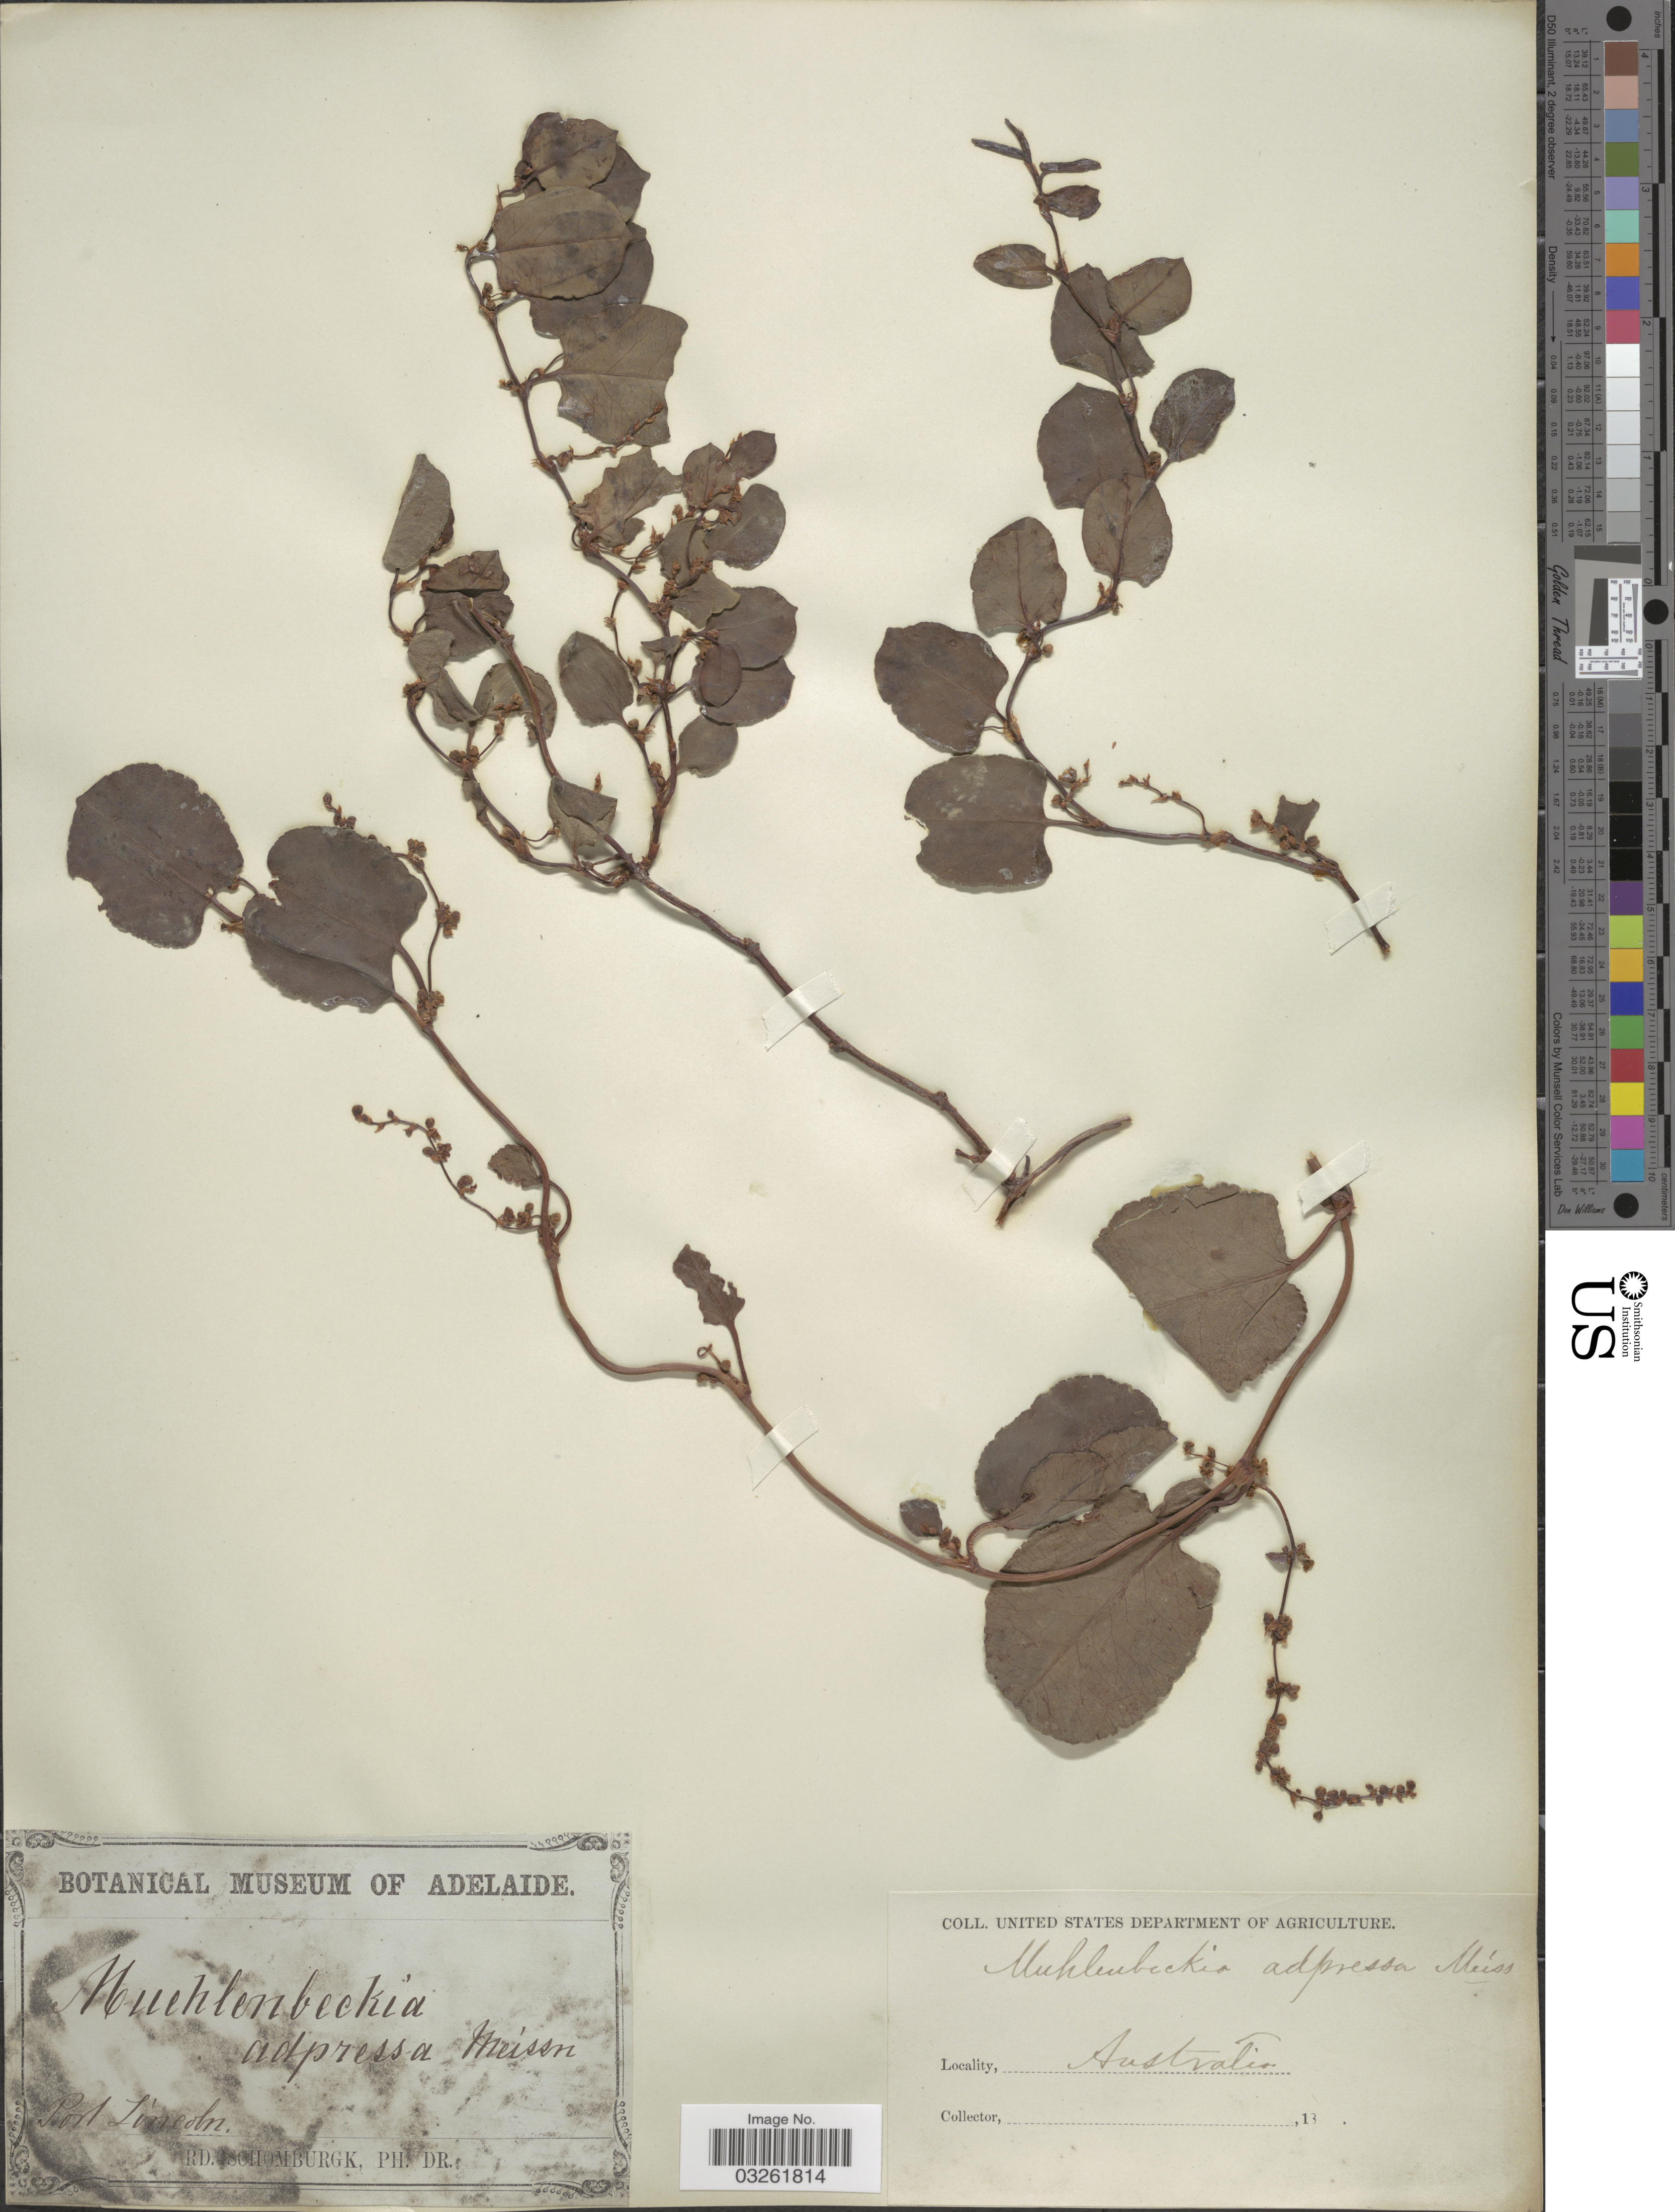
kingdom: Plantae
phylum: Tracheophyta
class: Magnoliopsida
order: Caryophyllales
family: Polygonaceae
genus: Muehlenbeckia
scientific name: Muehlenbeckia adpressa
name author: Meisn.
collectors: M. R. Schomburgk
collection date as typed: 18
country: Australia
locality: Port Lincoln.